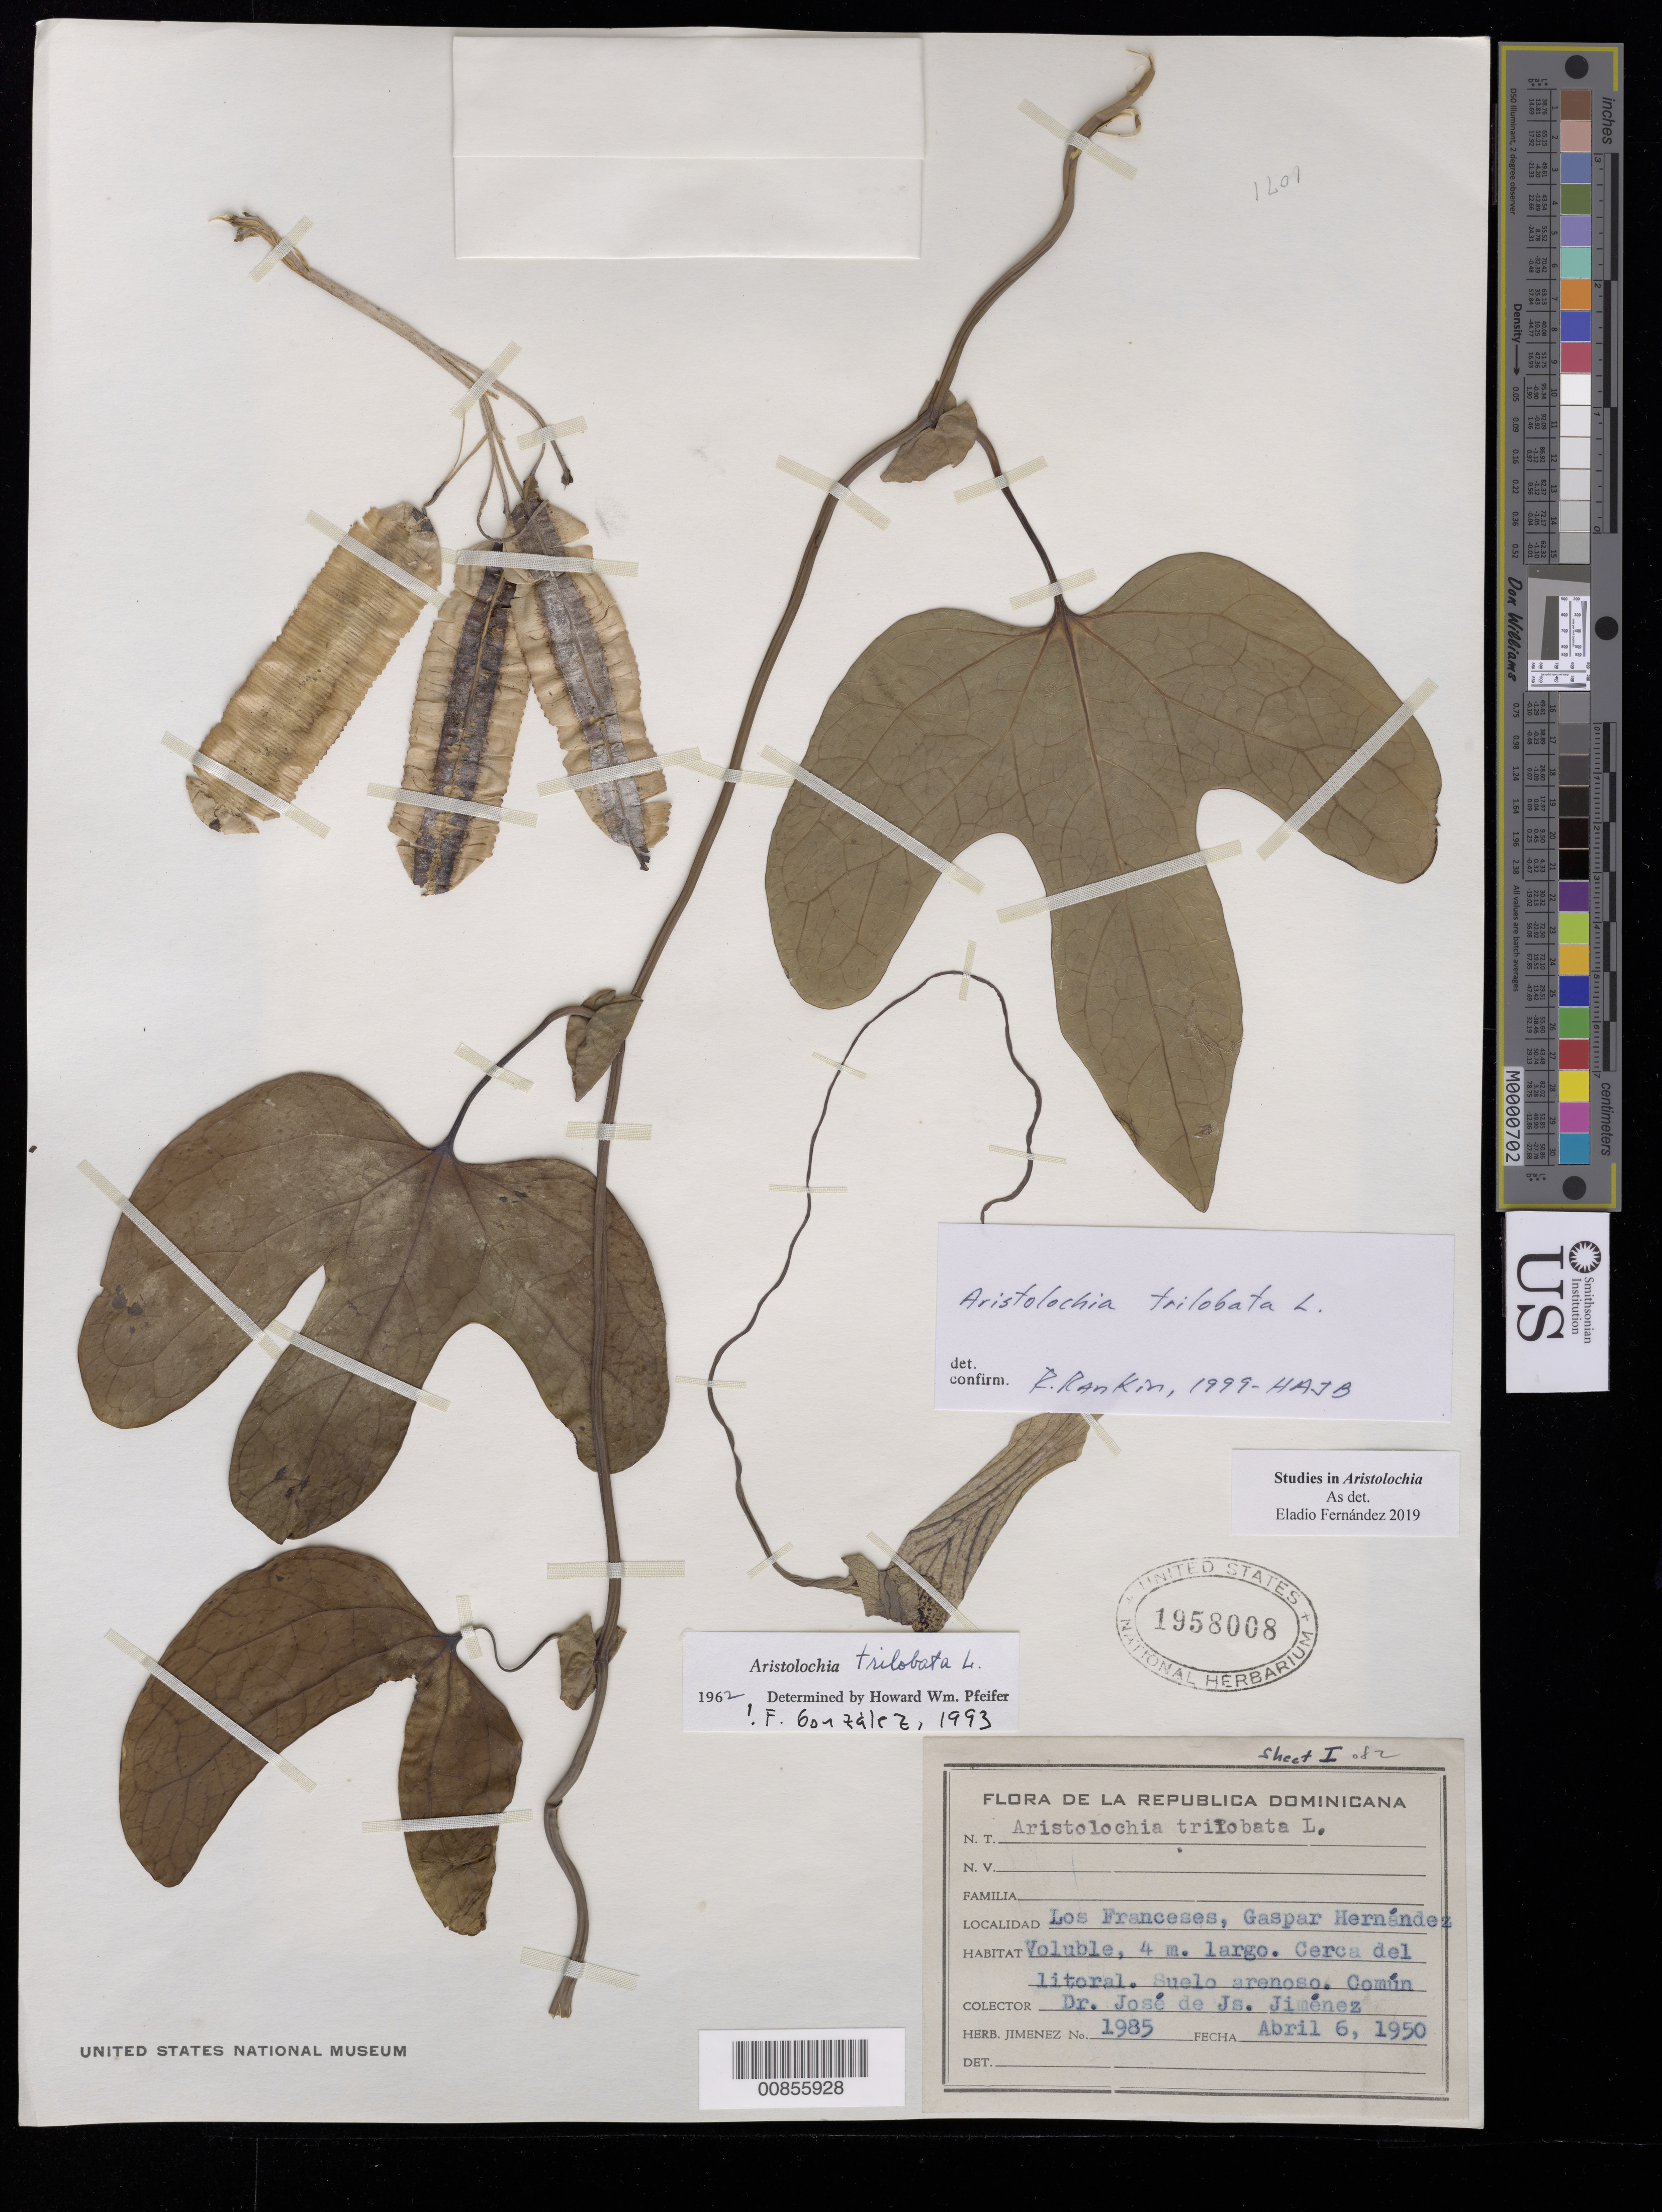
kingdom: Plantae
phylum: Tracheophyta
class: Magnoliopsida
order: Piperales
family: Aristolochiaceae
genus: Aristolochia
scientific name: Aristolochia trilobata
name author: L.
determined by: Rankin Rodriguez, Rosa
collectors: J. J. Jiménez Almonte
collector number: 1985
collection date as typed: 06 Apr 1950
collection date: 1950-04-06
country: Dominican Republic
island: Hispaniola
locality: Los Franceses, Gaspar Hernández. Cerca del litoral.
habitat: Cerca del litoral. Suelo arenoso.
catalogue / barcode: US 1958008